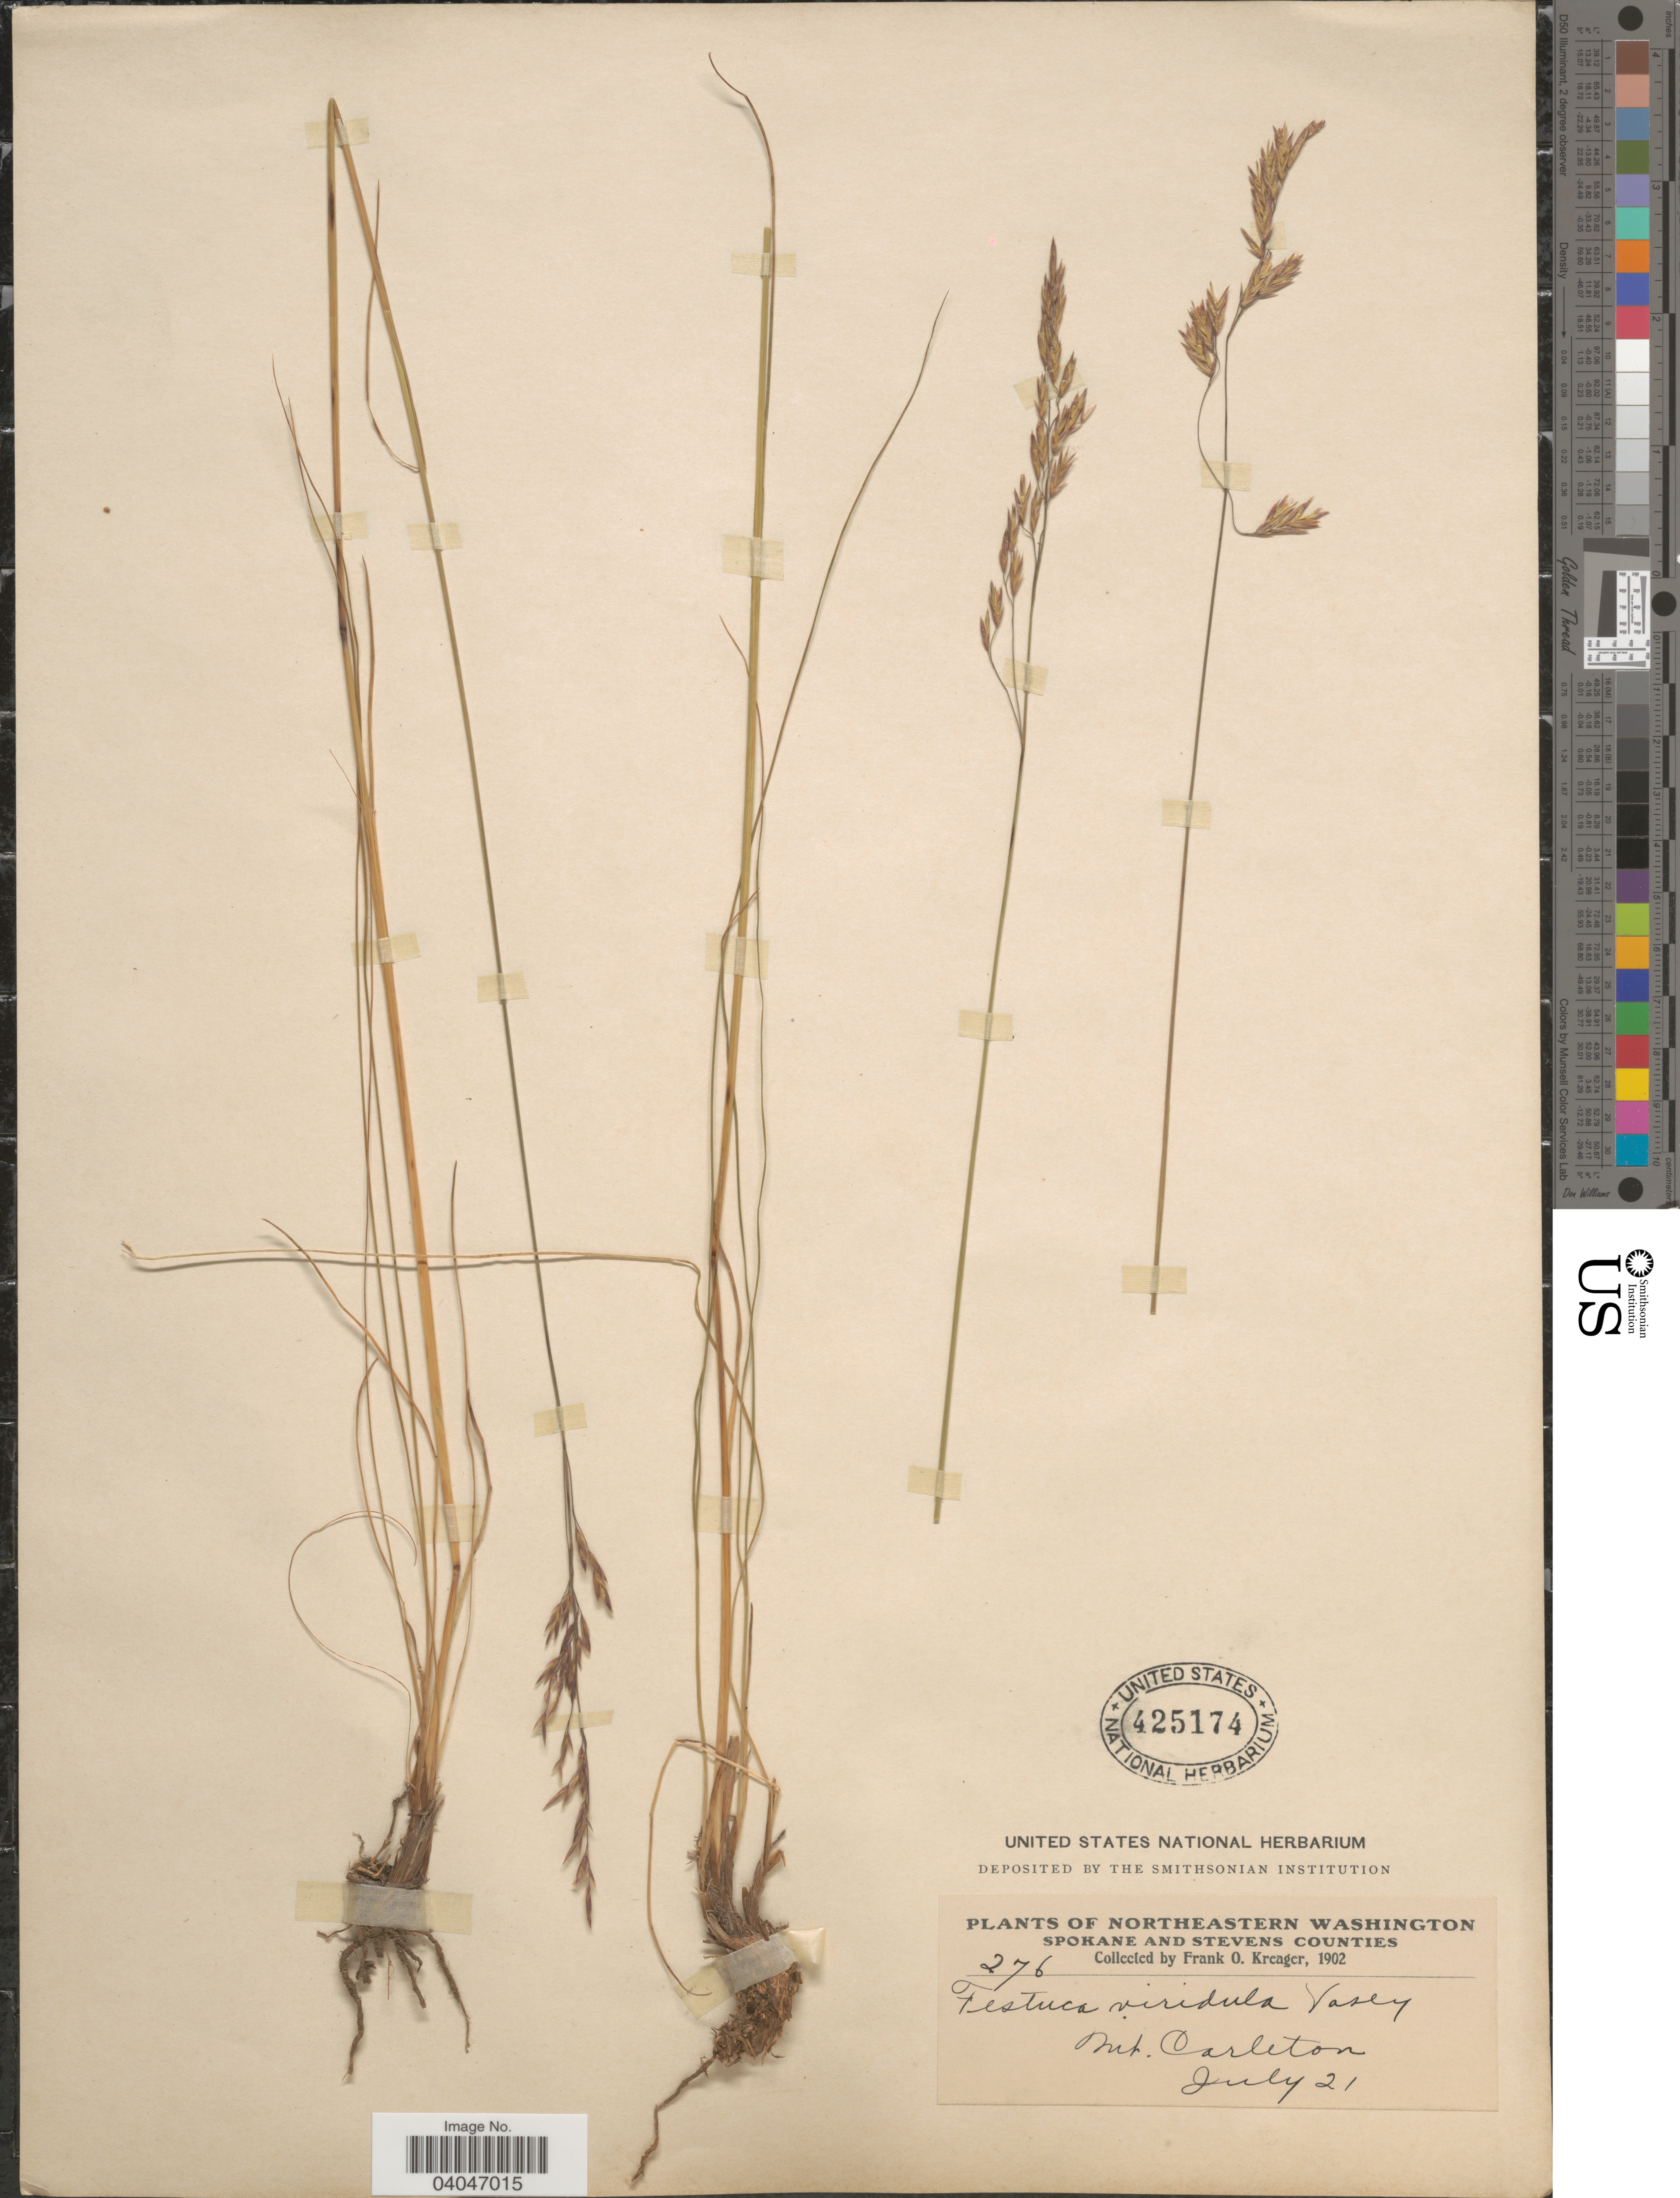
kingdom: Plantae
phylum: Tracheophyta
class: Liliopsida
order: Poales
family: Poaceae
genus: Festuca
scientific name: Festuca viridula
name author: Vasey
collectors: F. Kreager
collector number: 276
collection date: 1902-07-21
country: United States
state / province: Washington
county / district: Spokane / Stevens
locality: Northeastern Washington. Spokane and Stevens Counties. Mt. Carleton.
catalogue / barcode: US 425174